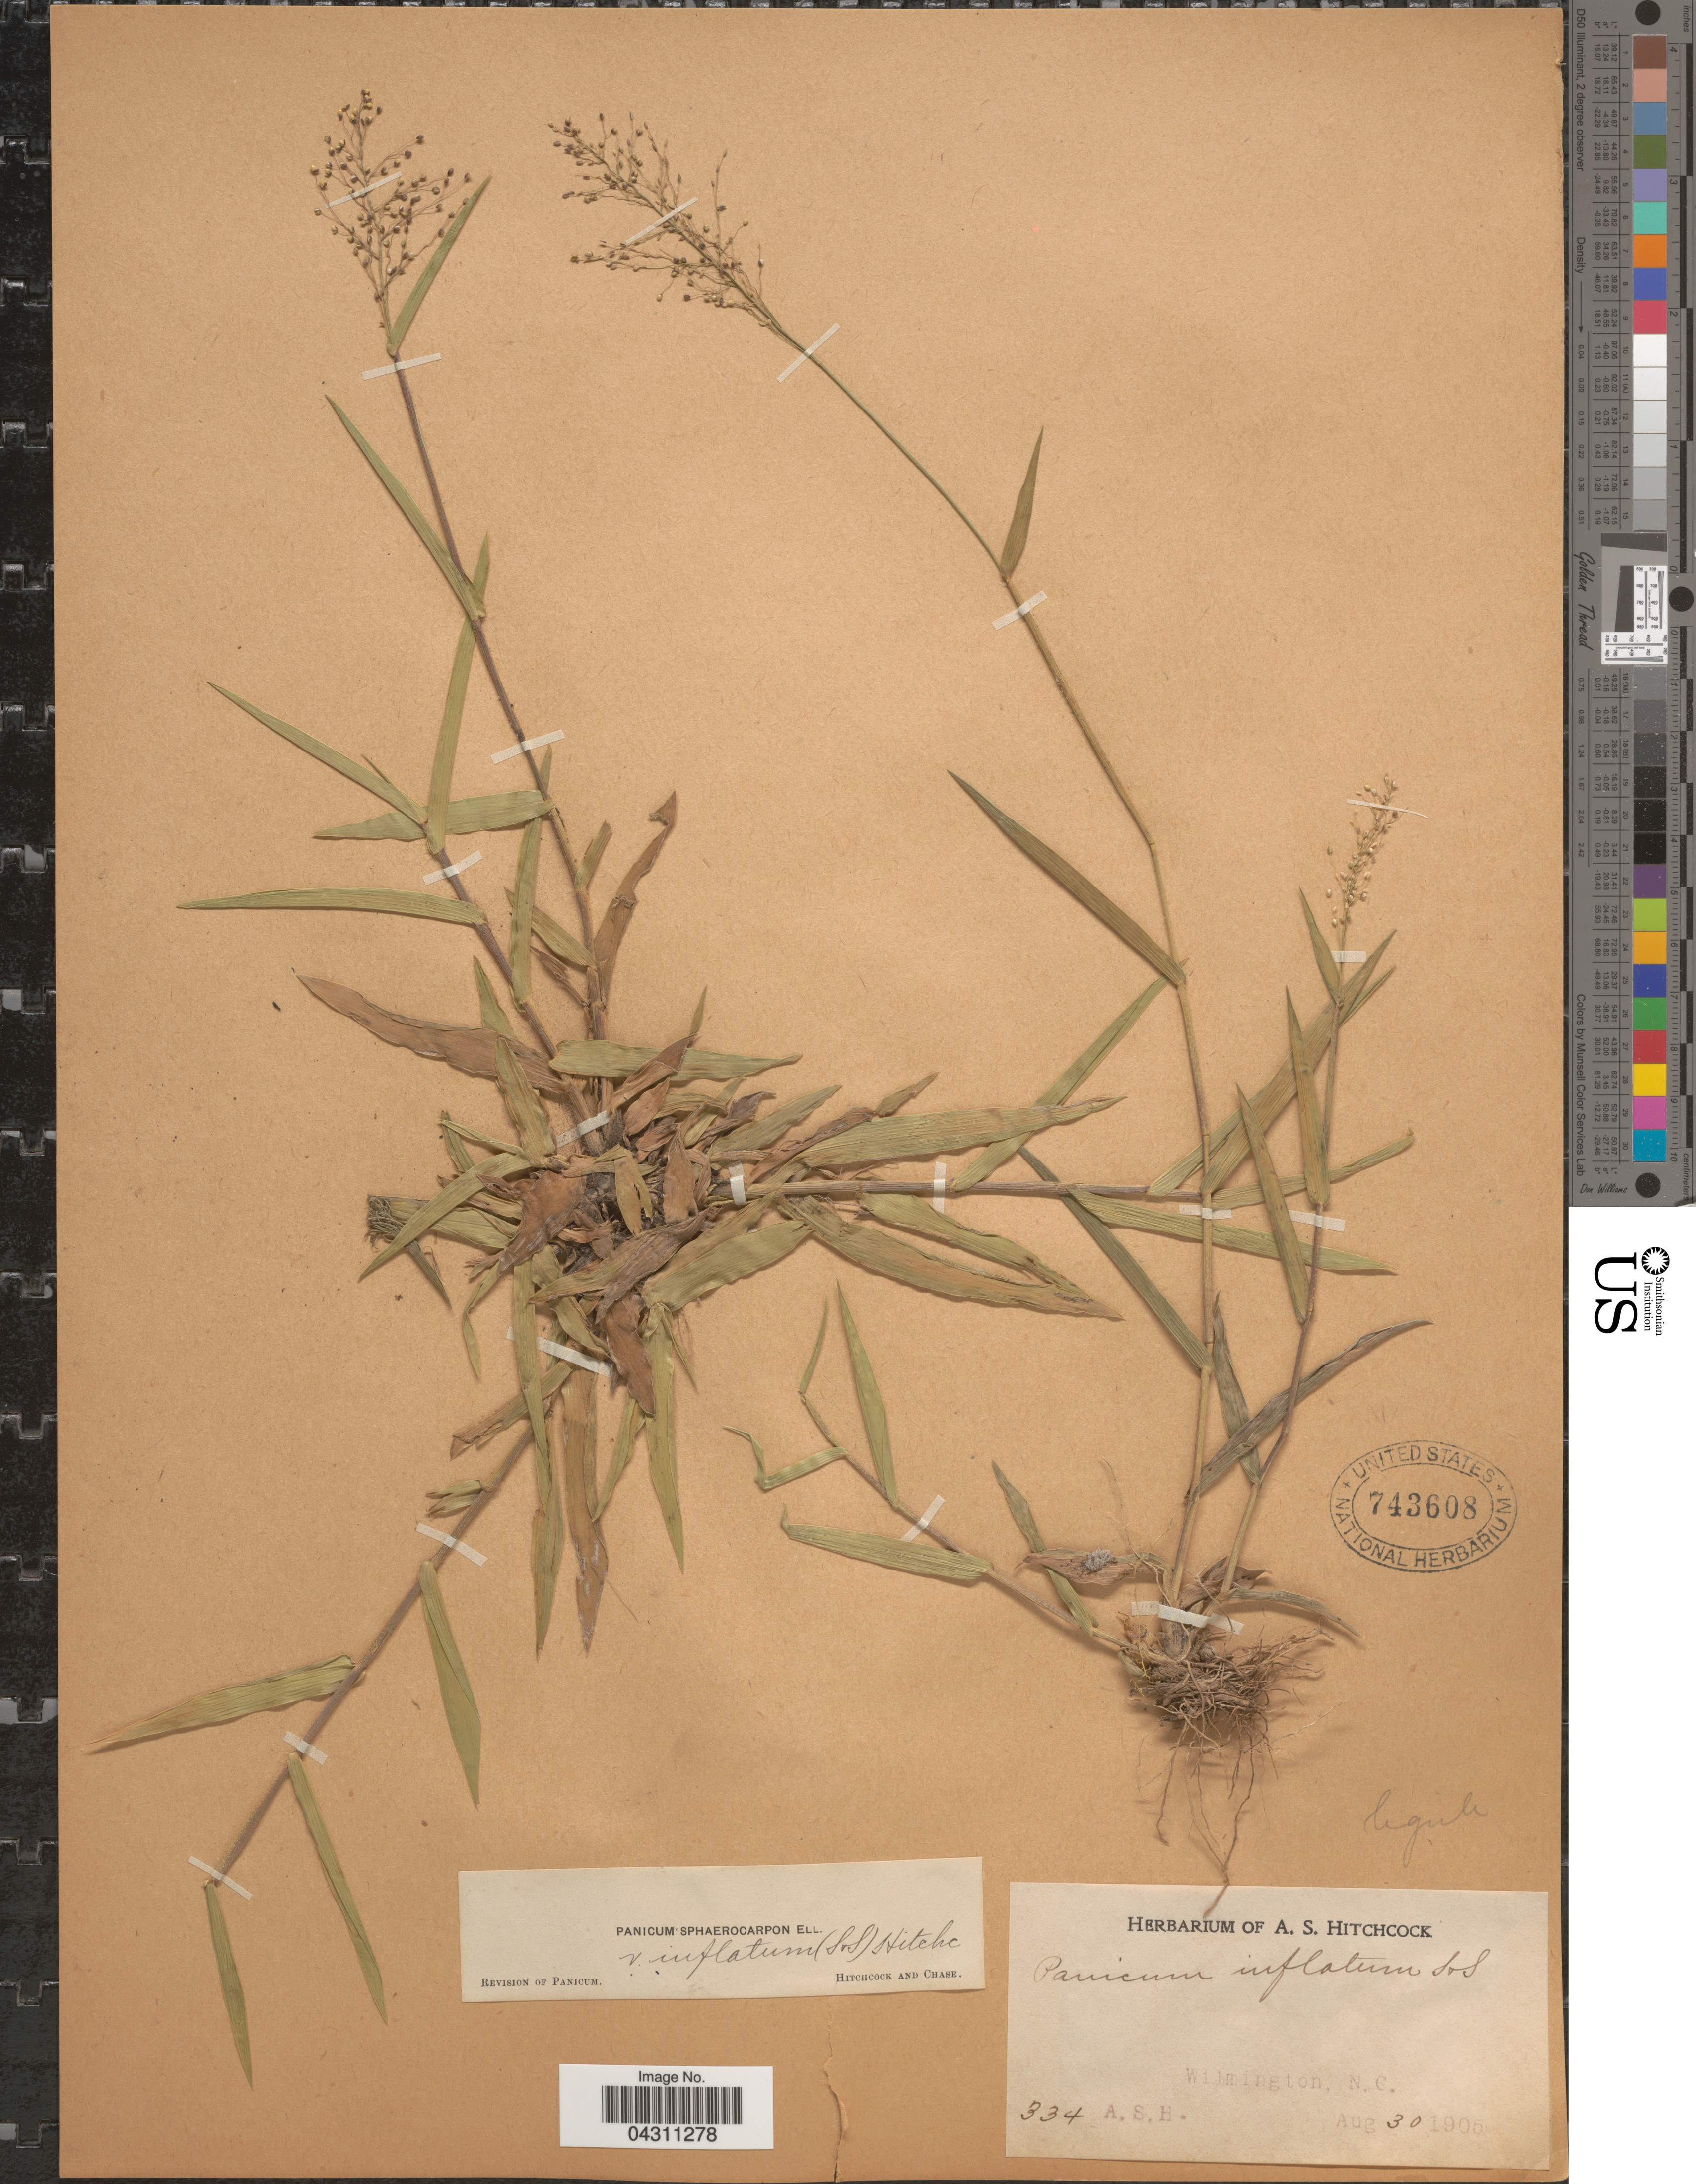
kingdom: Plantae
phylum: Tracheophyta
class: Liliopsida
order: Poales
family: Poaceae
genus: Dichanthelium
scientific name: Dichanthelium sphaerocarpon var. sphaerocarpon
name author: (Elliott) Gould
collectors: A. S. Hitchcock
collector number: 334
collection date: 1905-08-30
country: United States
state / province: North Carolina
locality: Wilmington.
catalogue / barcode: US 743608